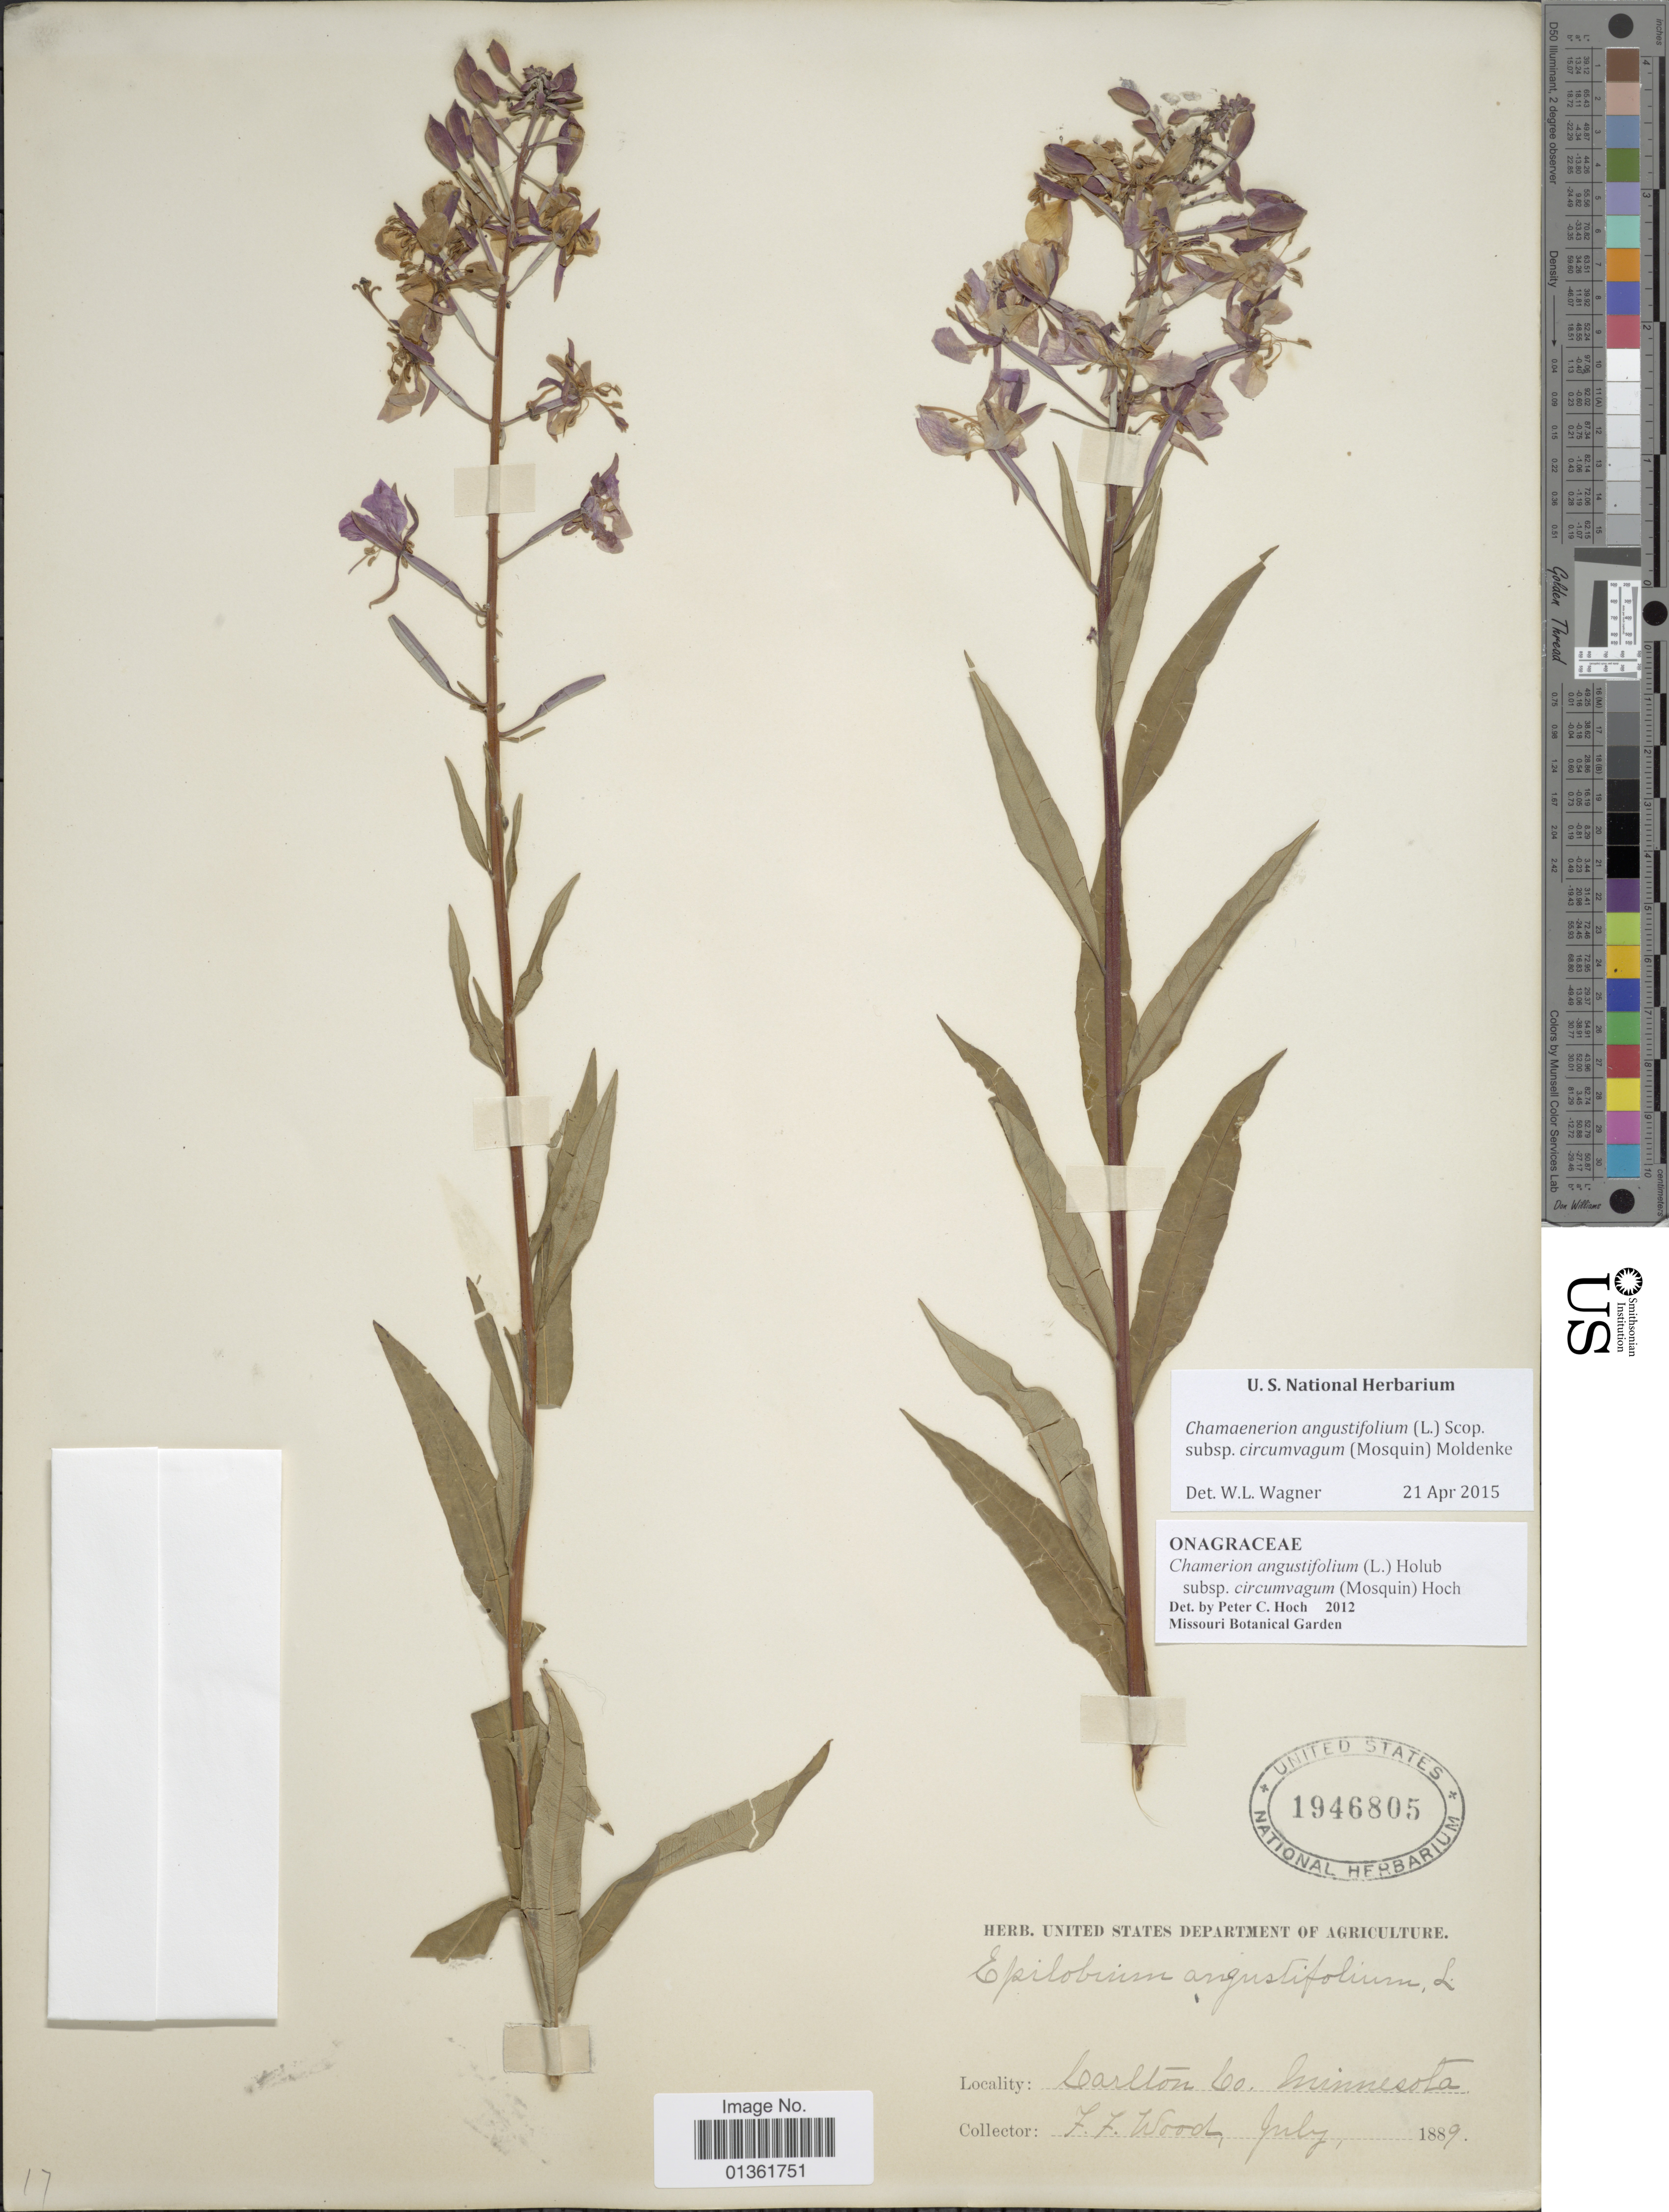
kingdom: Plantae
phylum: Tracheophyta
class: Magnoliopsida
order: Myrtales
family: Onagraceae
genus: Chamaenerion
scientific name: Chamaenerion angustifolium subsp. circumvagum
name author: (Mosquin) Moldenke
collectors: F. Wood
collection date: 1889-07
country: United States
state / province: Minnesota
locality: Carlton Co.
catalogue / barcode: US 1946805